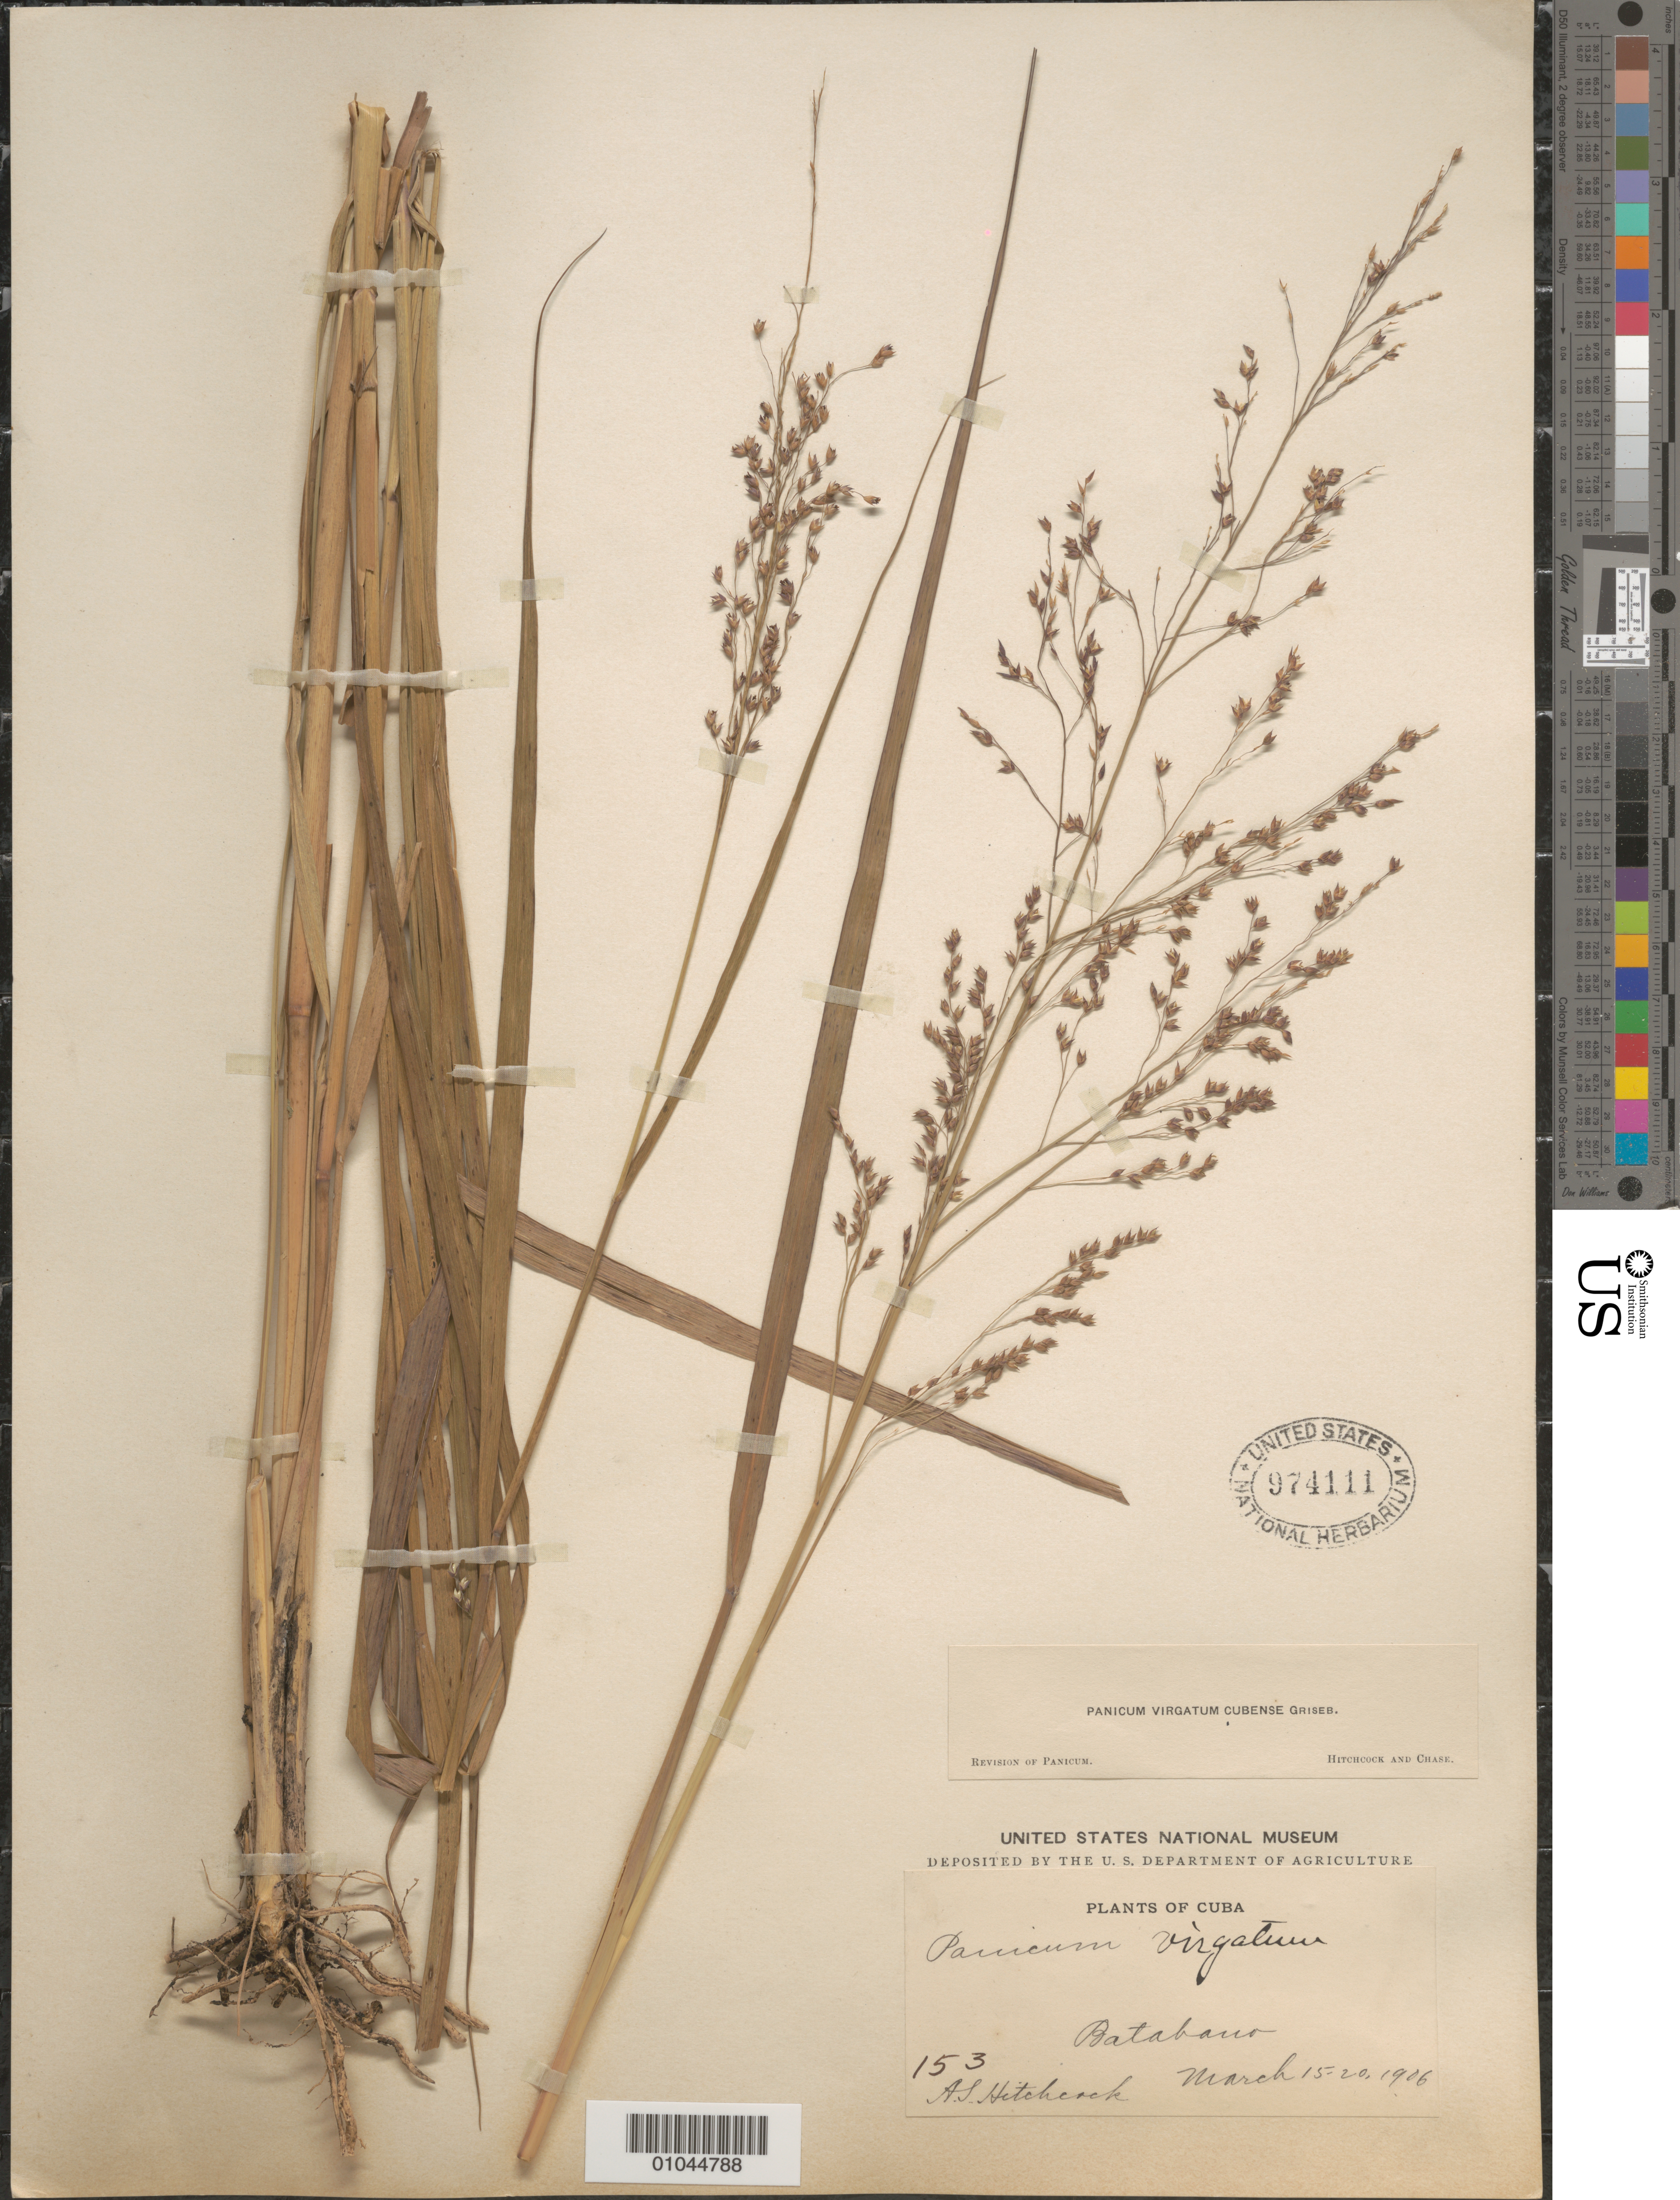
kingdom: Plantae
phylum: Tracheophyta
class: Liliopsida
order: Poales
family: Poaceae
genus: Panicum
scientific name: Panicum virgatum var. cubense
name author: Griseb.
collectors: A. S. Hitchcock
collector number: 153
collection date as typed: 15 Mar 1906 to 20 Mar 1906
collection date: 1906-03-15/1906-03-20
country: Cuba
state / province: La Habana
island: Cuba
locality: Batabanó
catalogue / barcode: US 974111